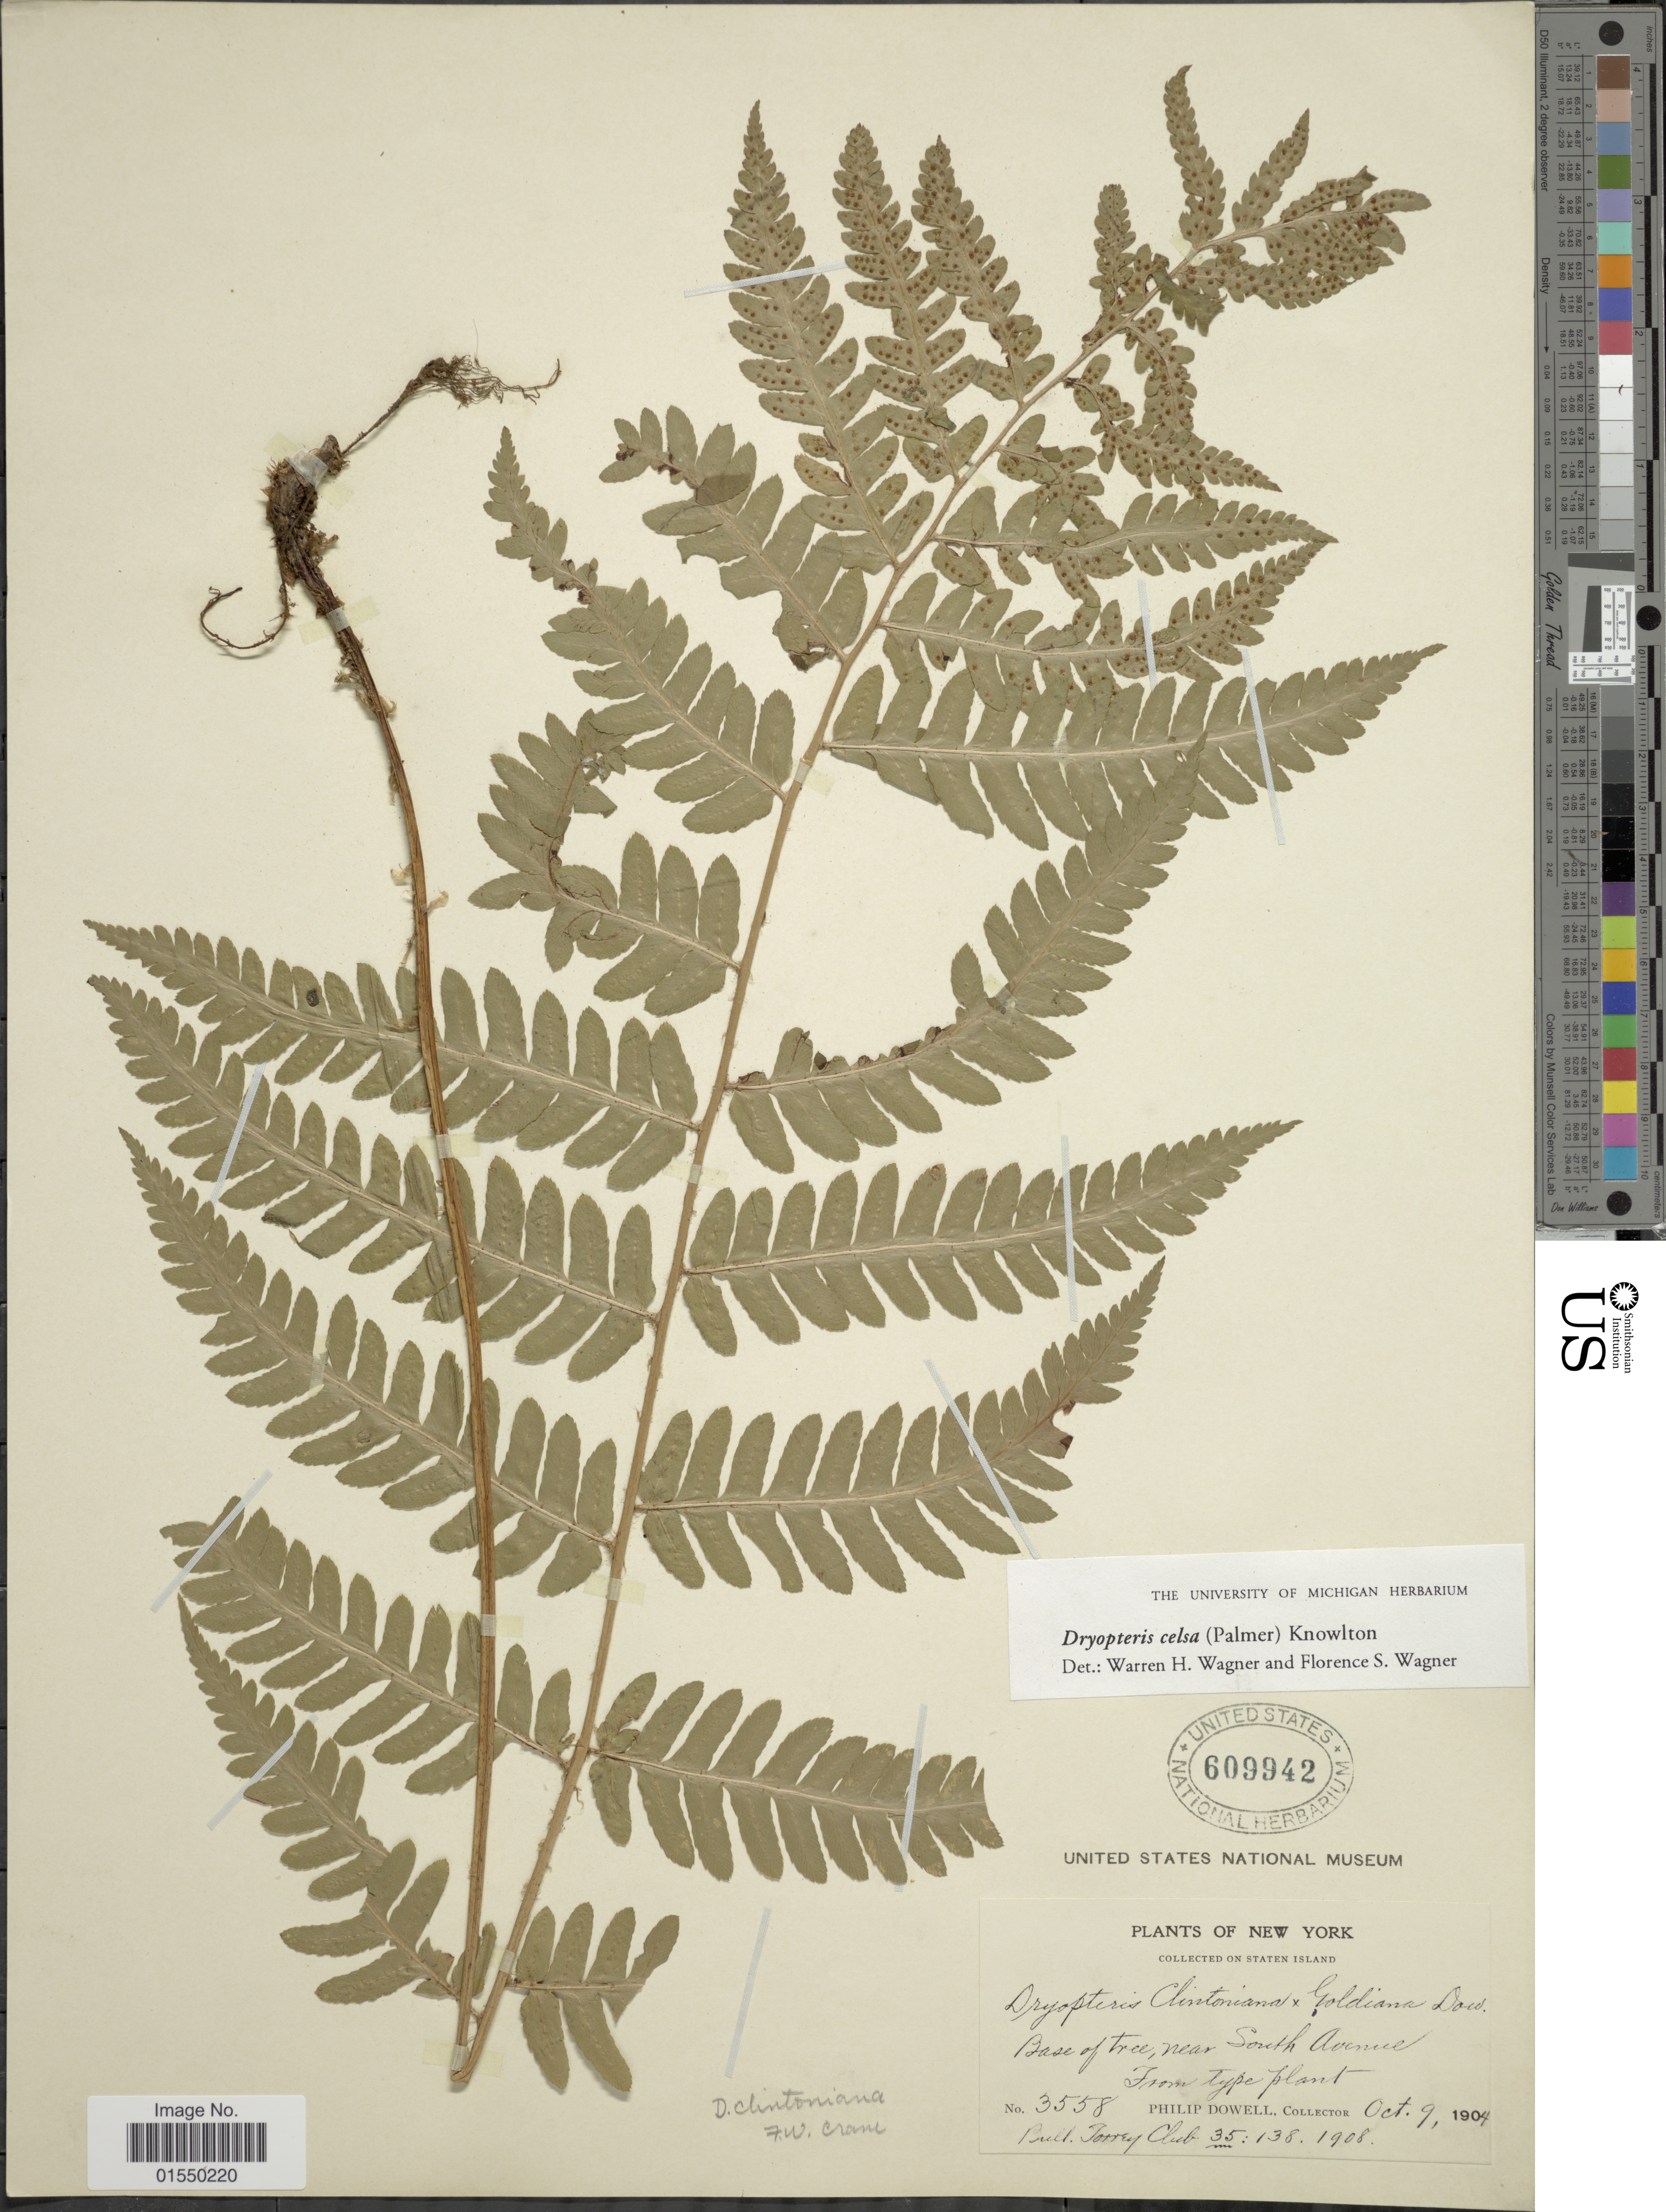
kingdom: Plantae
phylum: Tracheophyta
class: Polypodiopsida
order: Polypodiales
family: Dryopteridaceae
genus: Dryopteris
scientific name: Dryopteris celsa (W. Palmer) Knowlt., W. Palmer & C.L. Pollard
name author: (W. Palmer) Knowlt. et al.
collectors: P. Dowell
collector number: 3558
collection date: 1904-10-09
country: United States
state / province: New York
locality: Staten Island, base of tree, near South Avenue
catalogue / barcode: US 609942